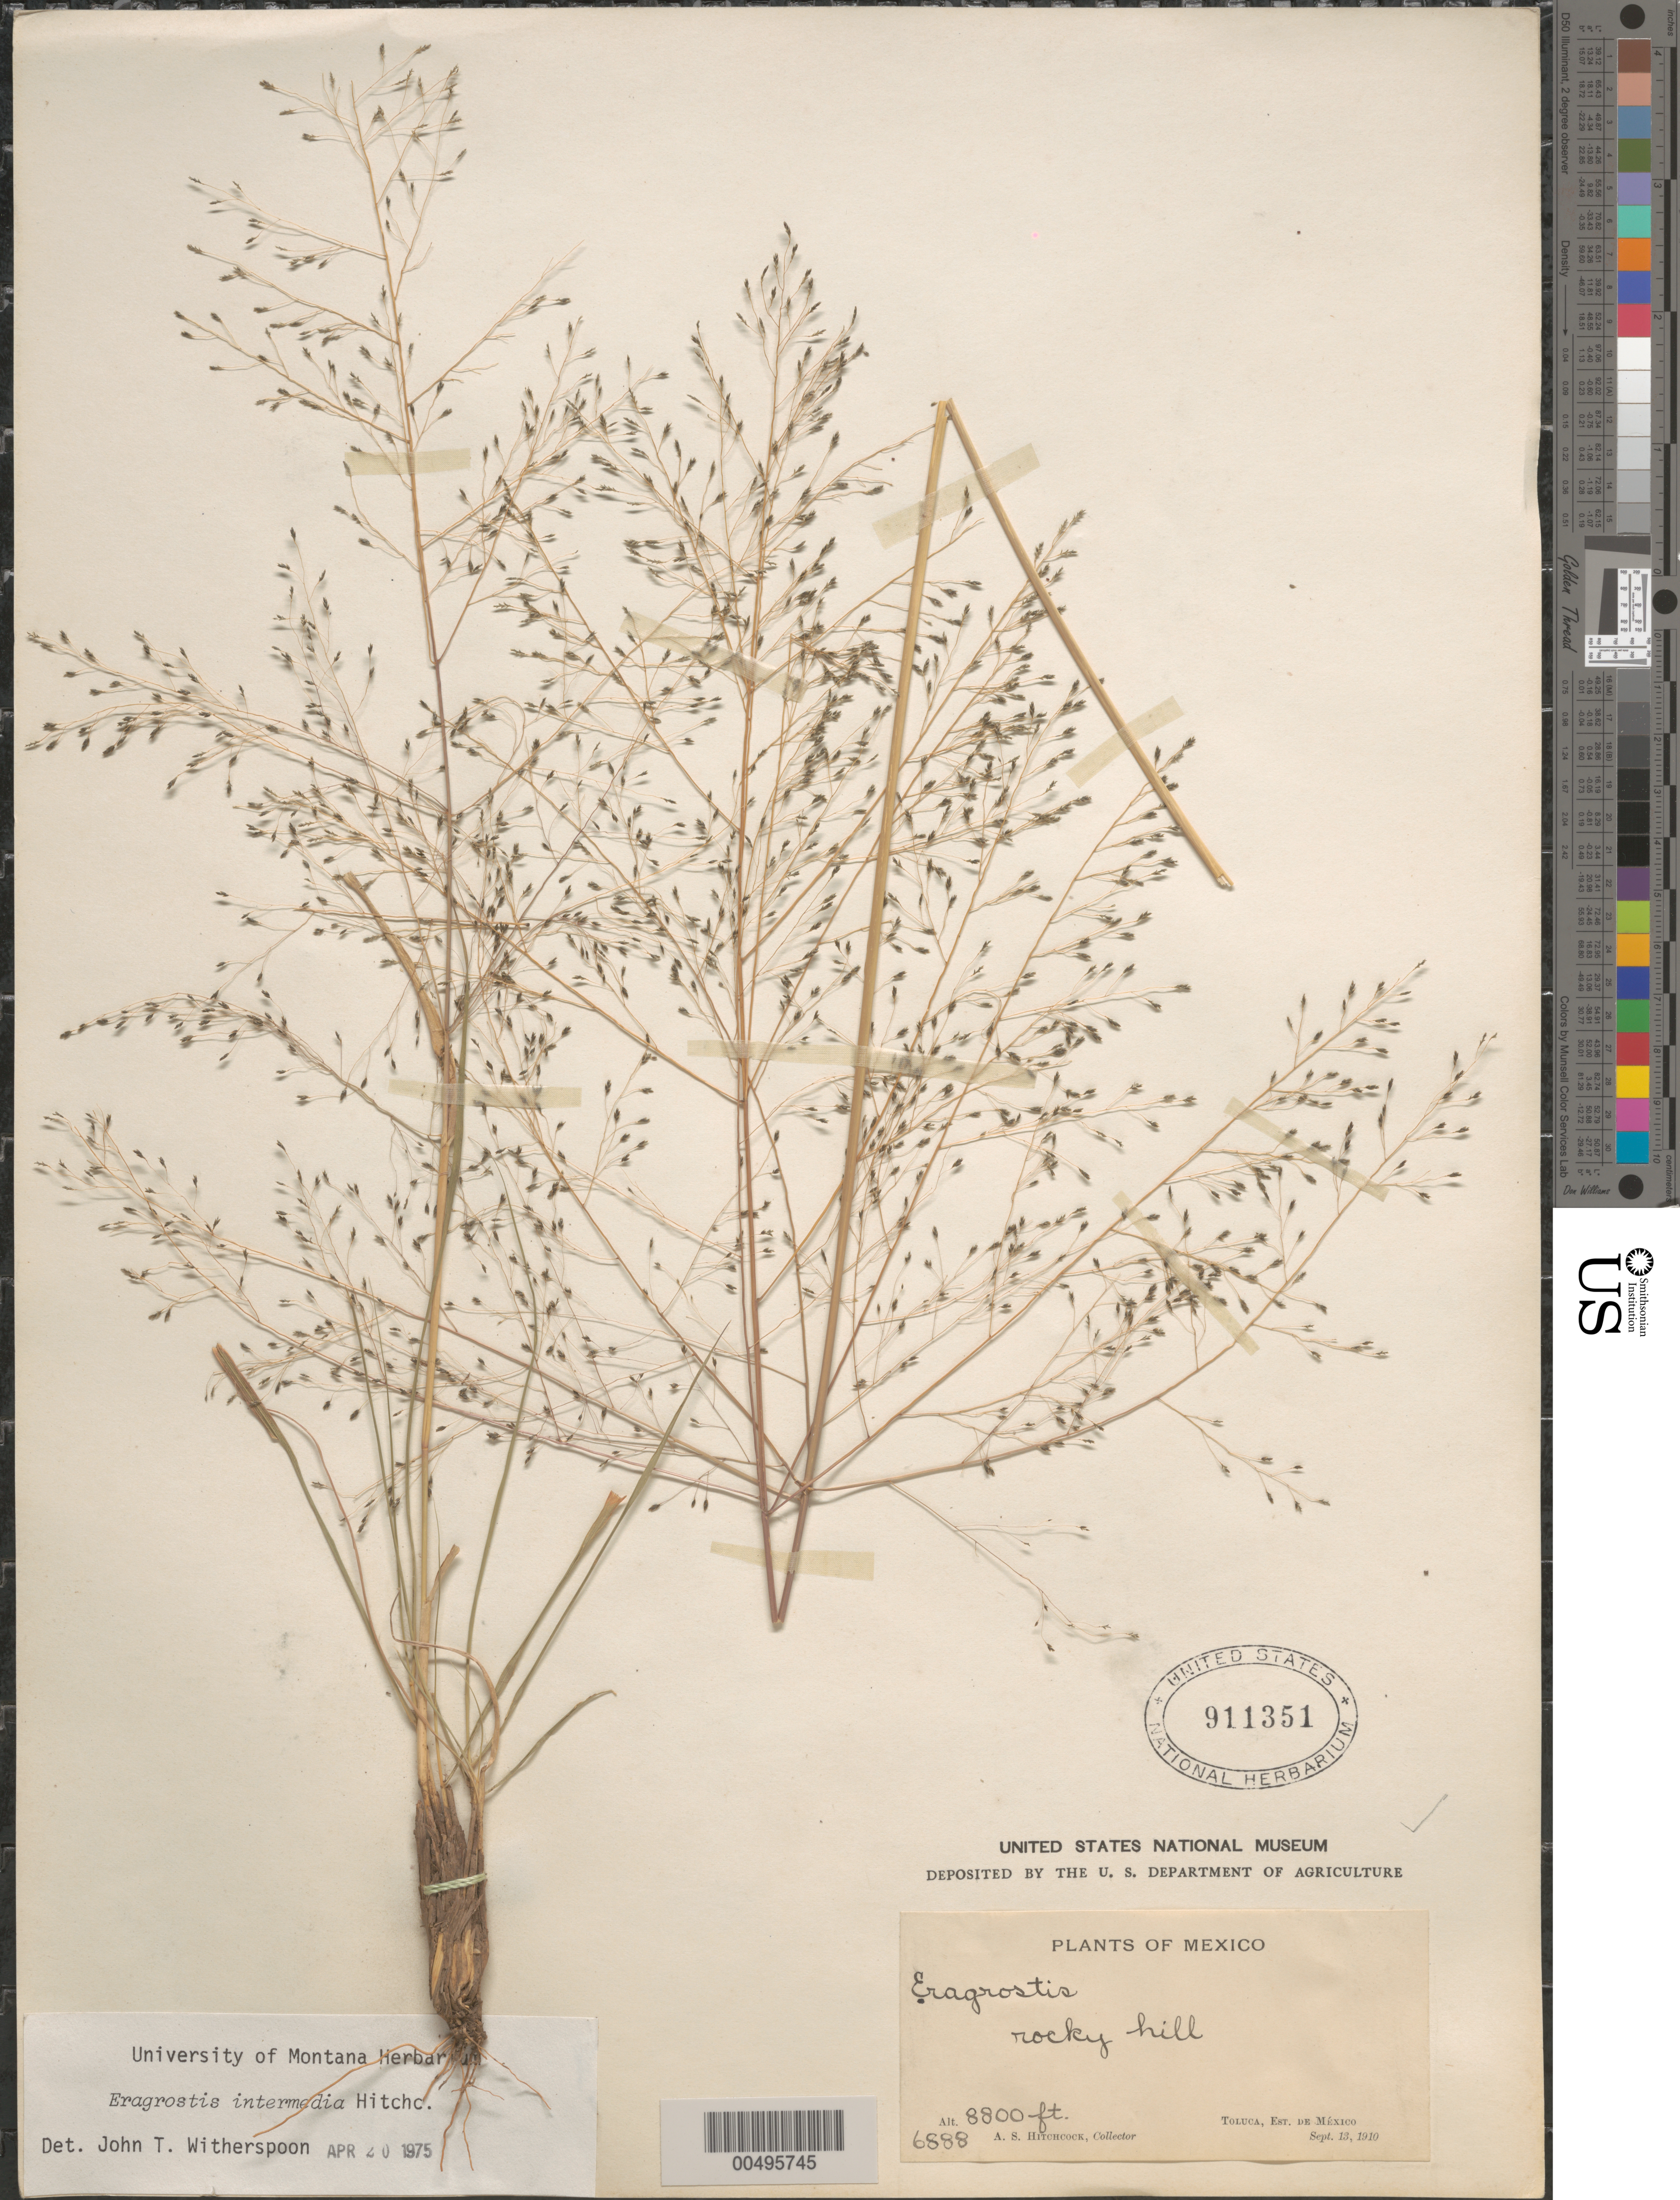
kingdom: Plantae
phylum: Tracheophyta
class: Liliopsida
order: Poales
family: Poaceae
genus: Eragrostis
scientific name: Eragrostis intermedia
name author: Hitchc.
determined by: Witherspoon, John T.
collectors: A. S. Hitchcock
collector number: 6888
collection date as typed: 13 Sep 1910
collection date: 1910-09-13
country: Mexico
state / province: México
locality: Toluca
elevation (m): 2682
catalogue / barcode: US 911351